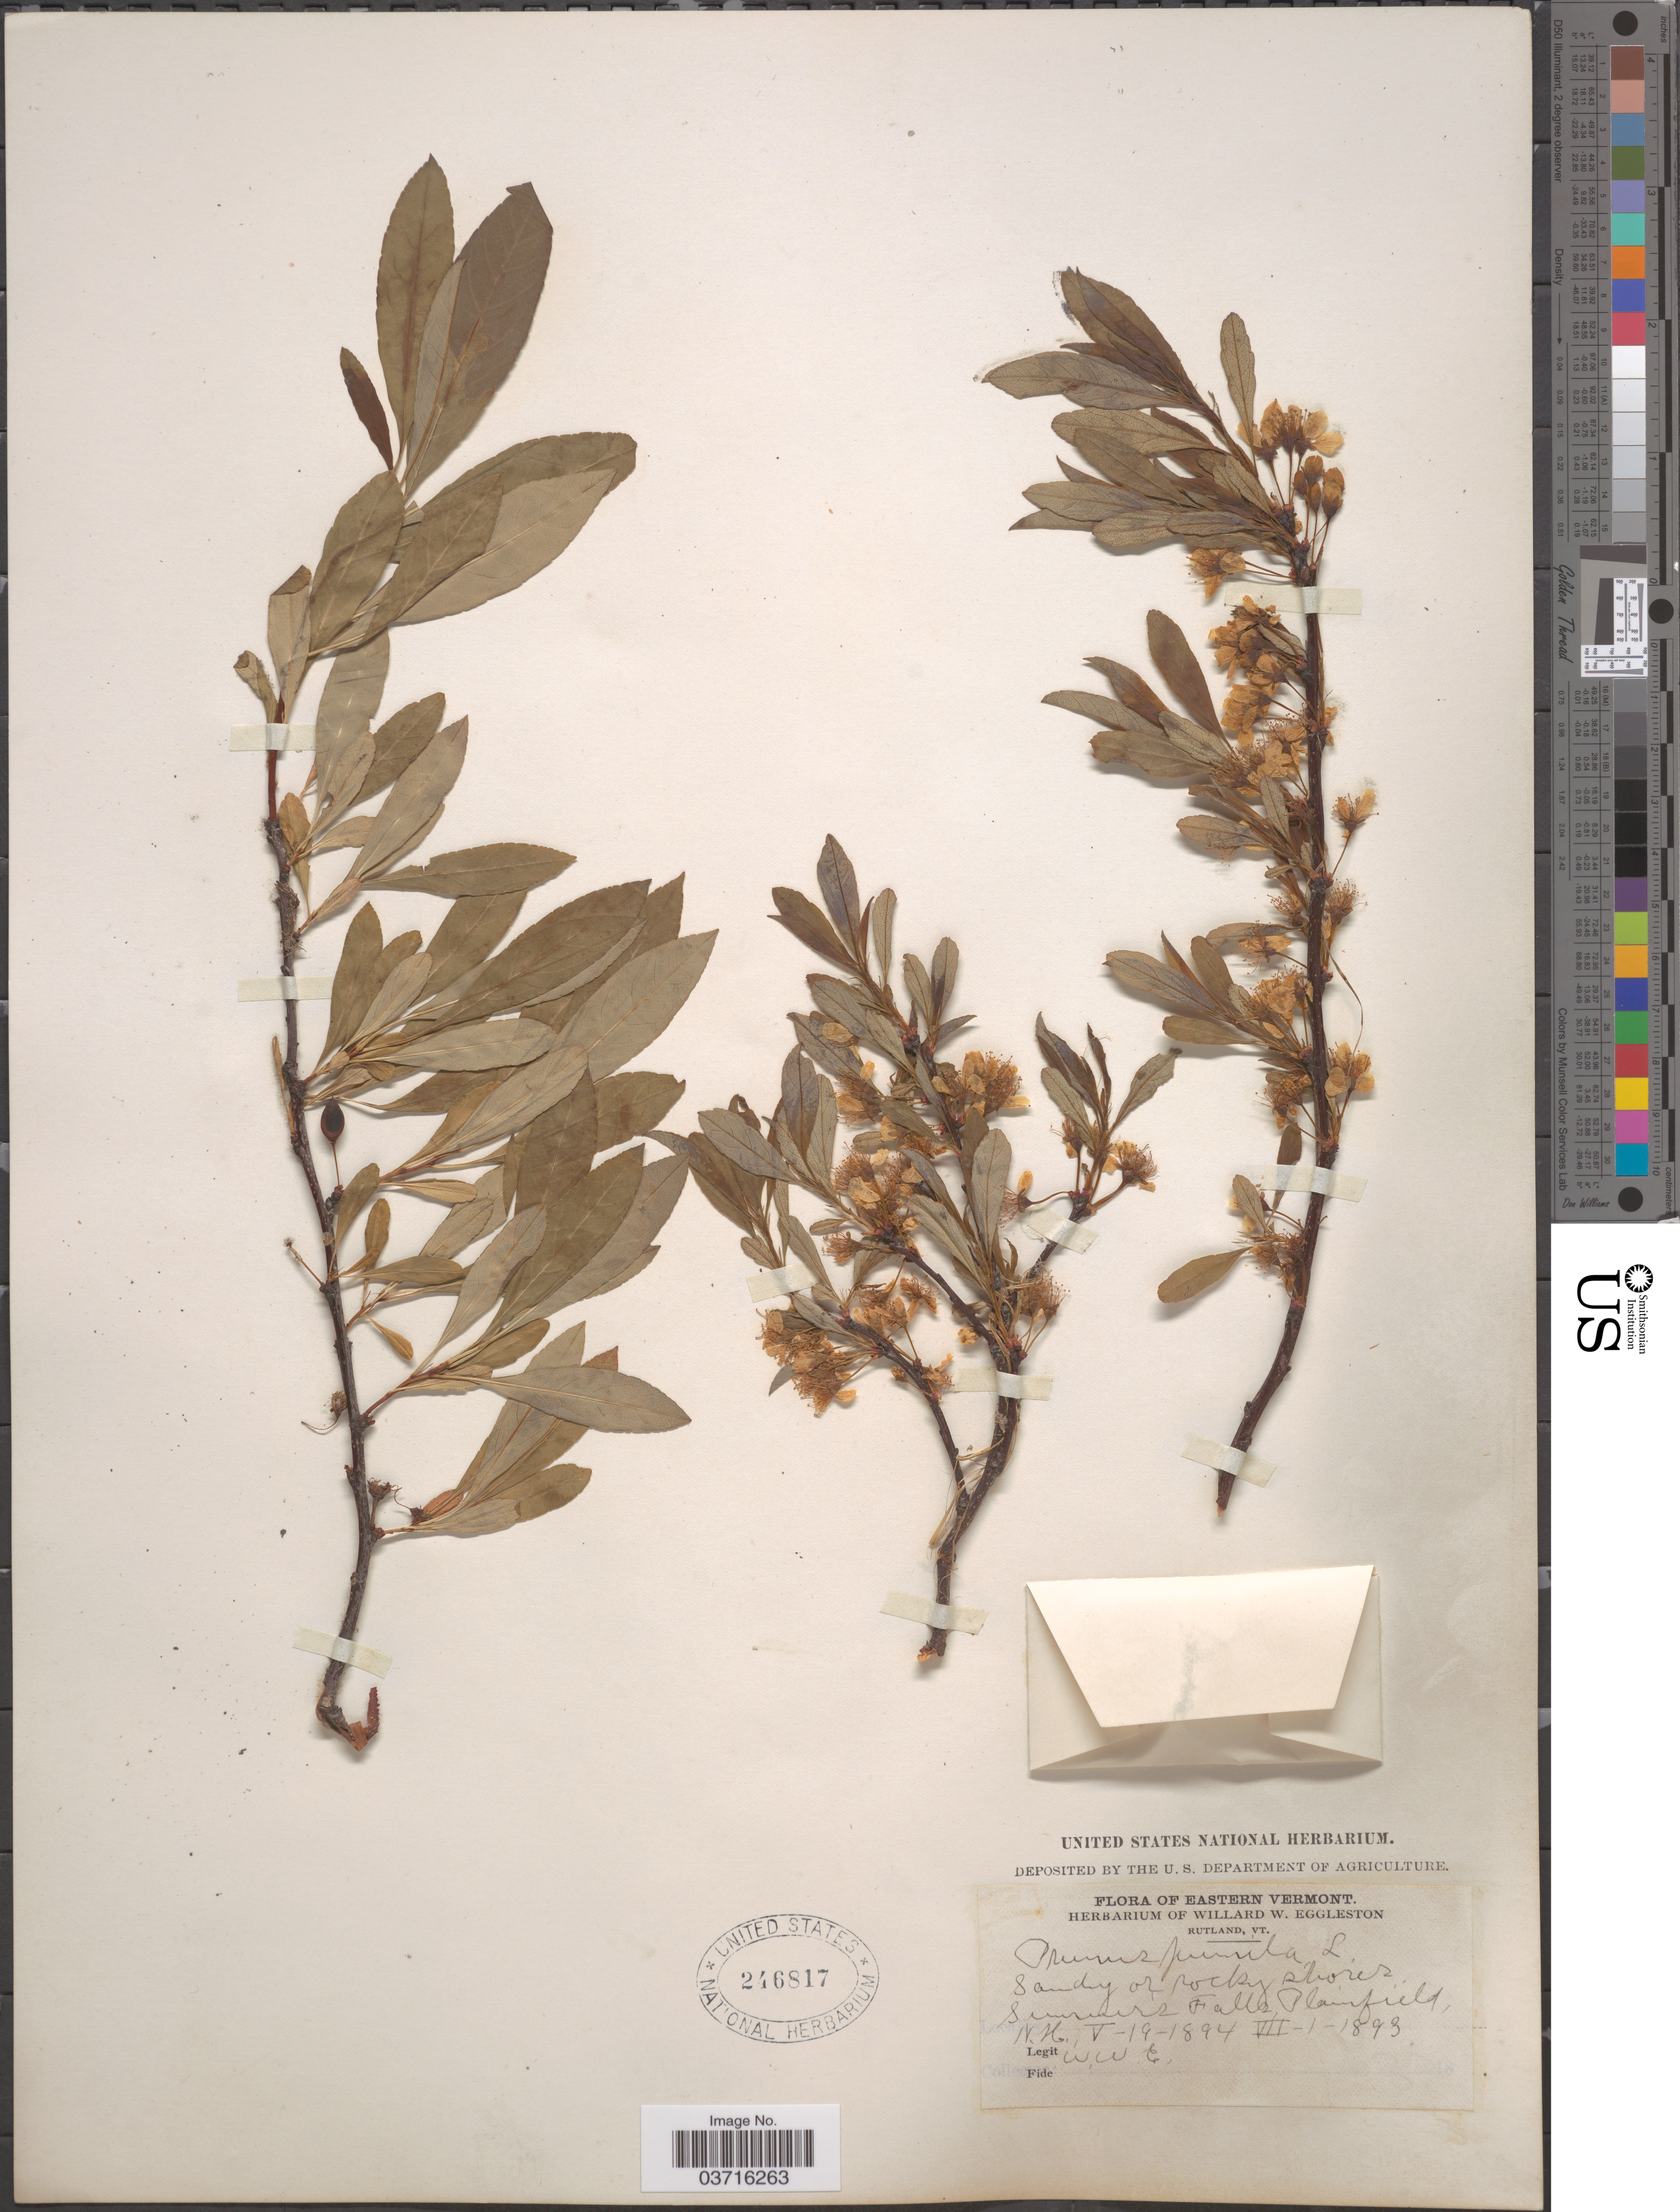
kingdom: Plantae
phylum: Tracheophyta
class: Magnoliopsida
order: Rosales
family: Rosaceae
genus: Prunus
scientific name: Prunus pumila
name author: L.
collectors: W. W. Eggleston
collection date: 1893-07-01/1894-05-19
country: United States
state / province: New Hampshire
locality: Sumners Falls Plainfield.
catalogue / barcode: US 246817